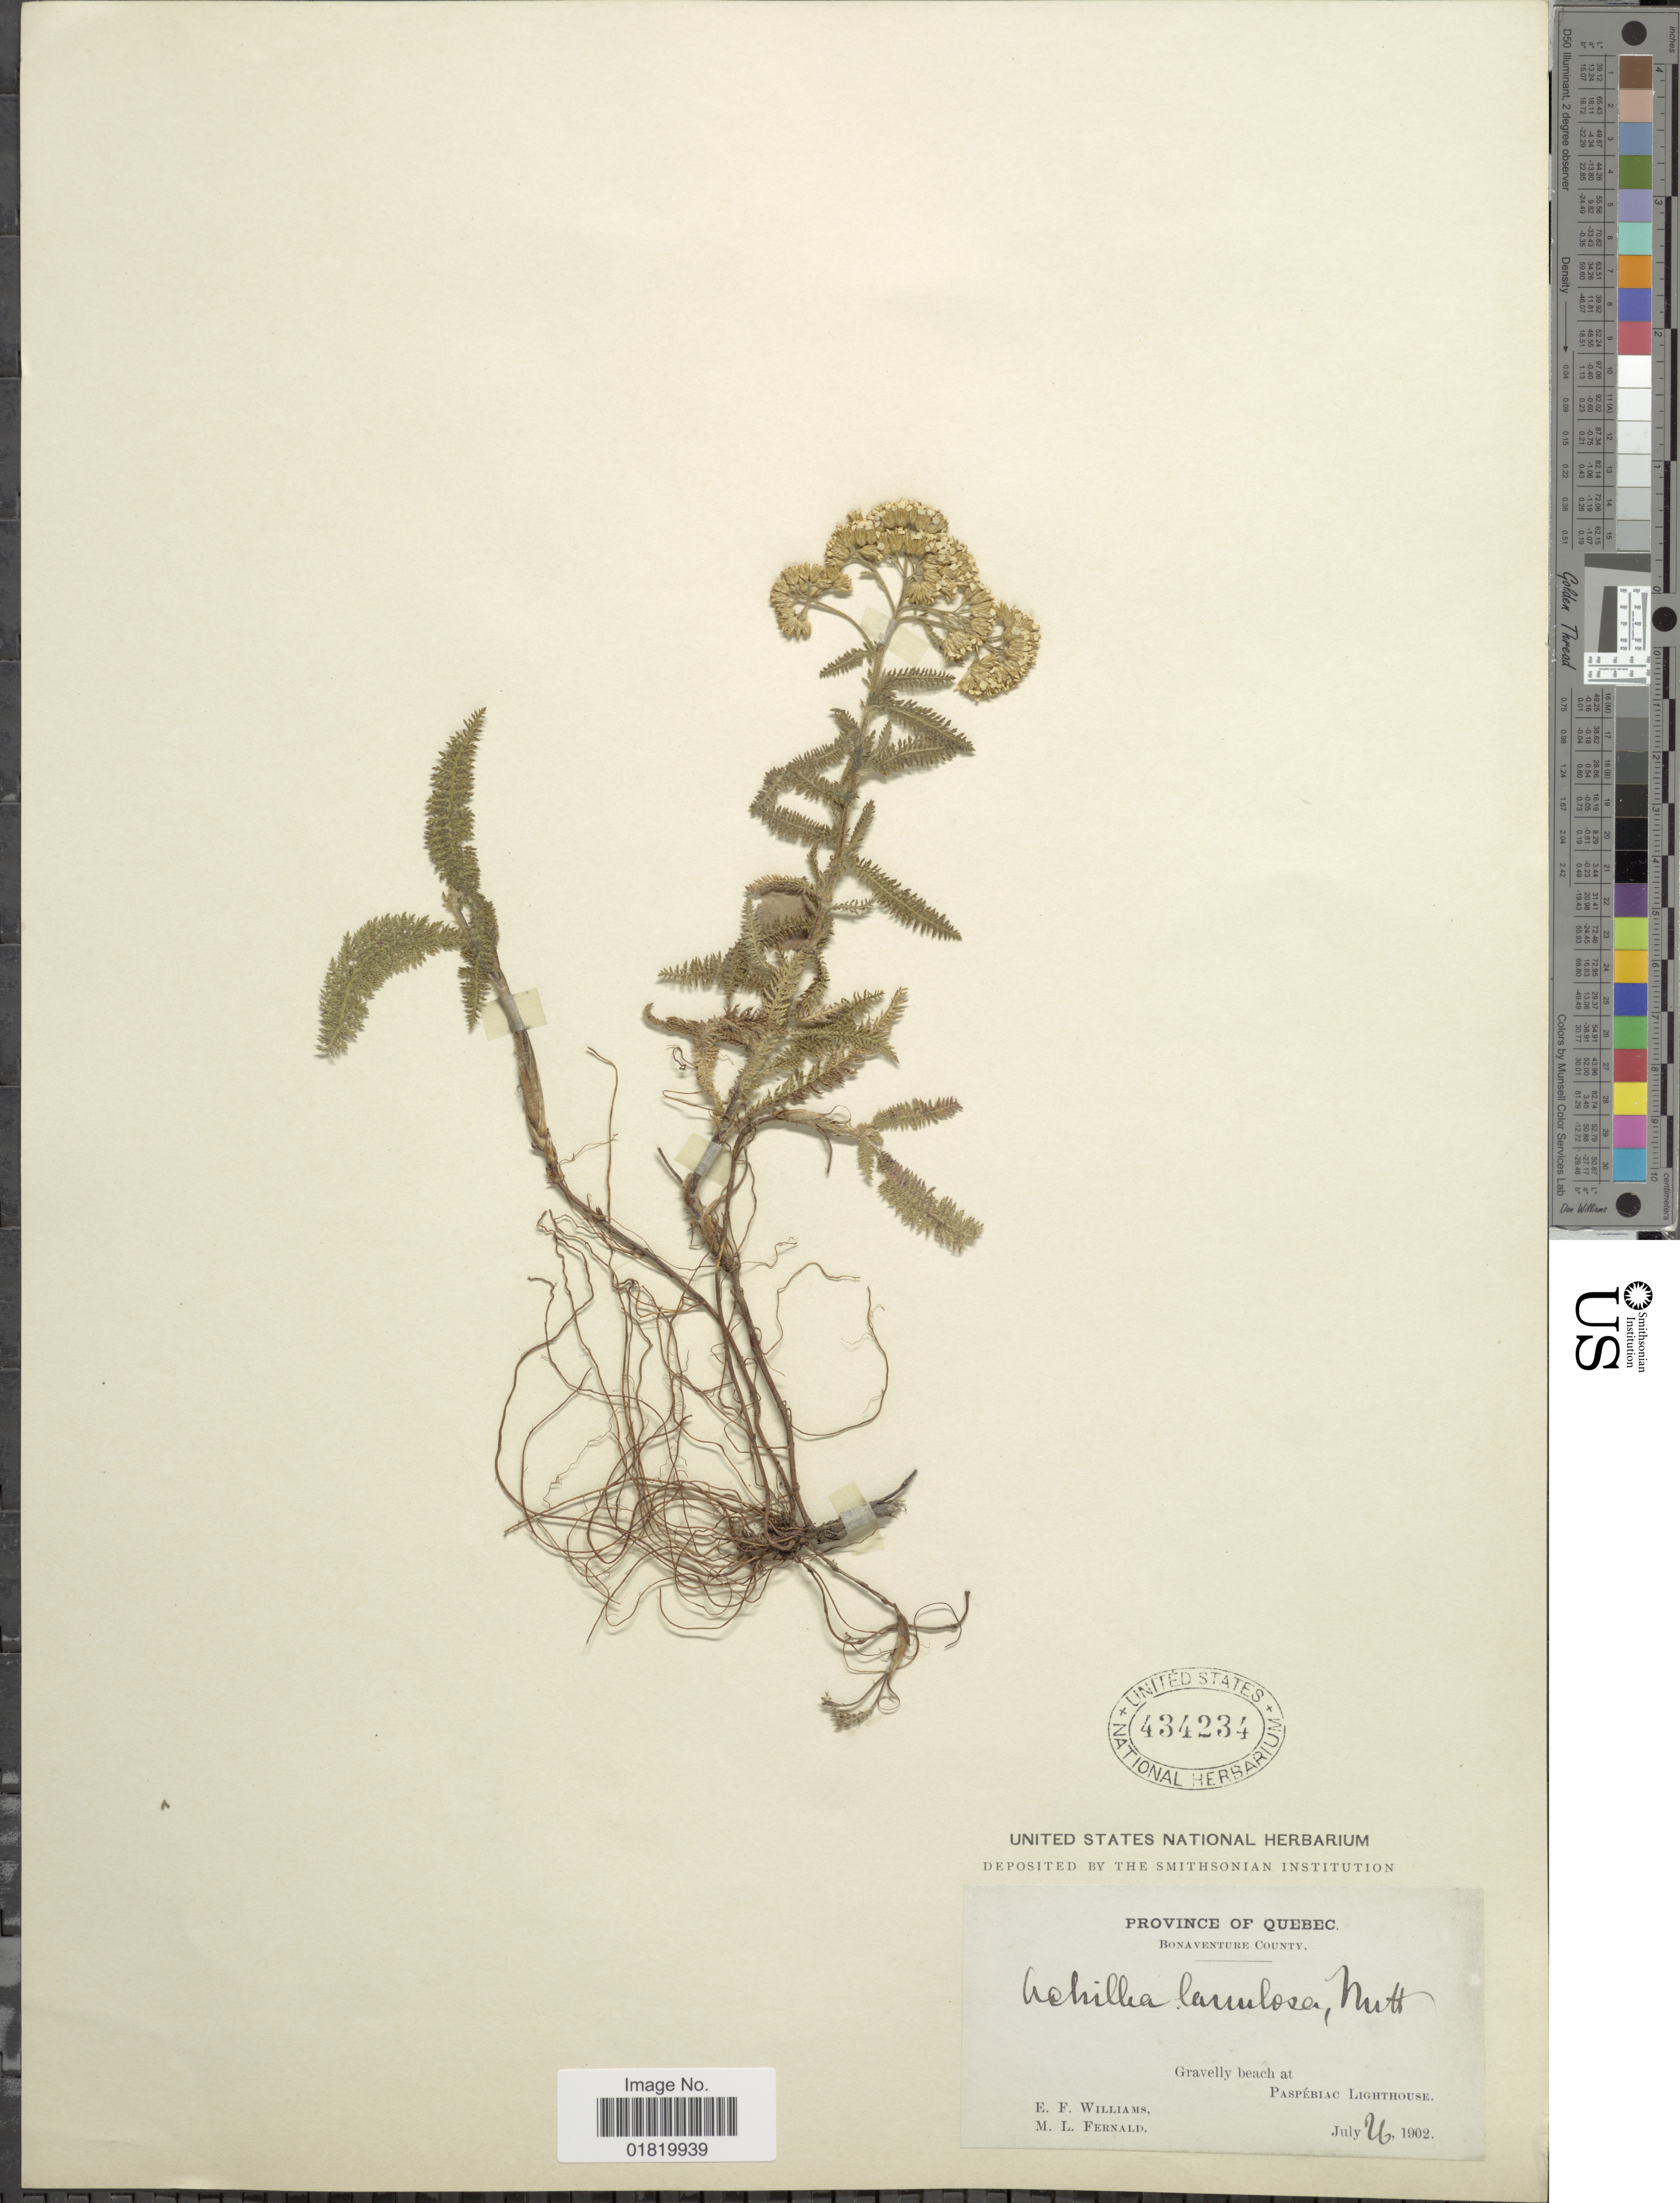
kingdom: Plantae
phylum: Tracheophyta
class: Magnoliopsida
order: Asterales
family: Asteraceae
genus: Achillea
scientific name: Achillea lanulosa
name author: Nutt.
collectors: E. Williams & M. L. Fernald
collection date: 1902-07-26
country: Canada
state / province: Quebec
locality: Bonaventure County. Gravelly beach at Paspéblac Lighthouse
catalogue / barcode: US 434234